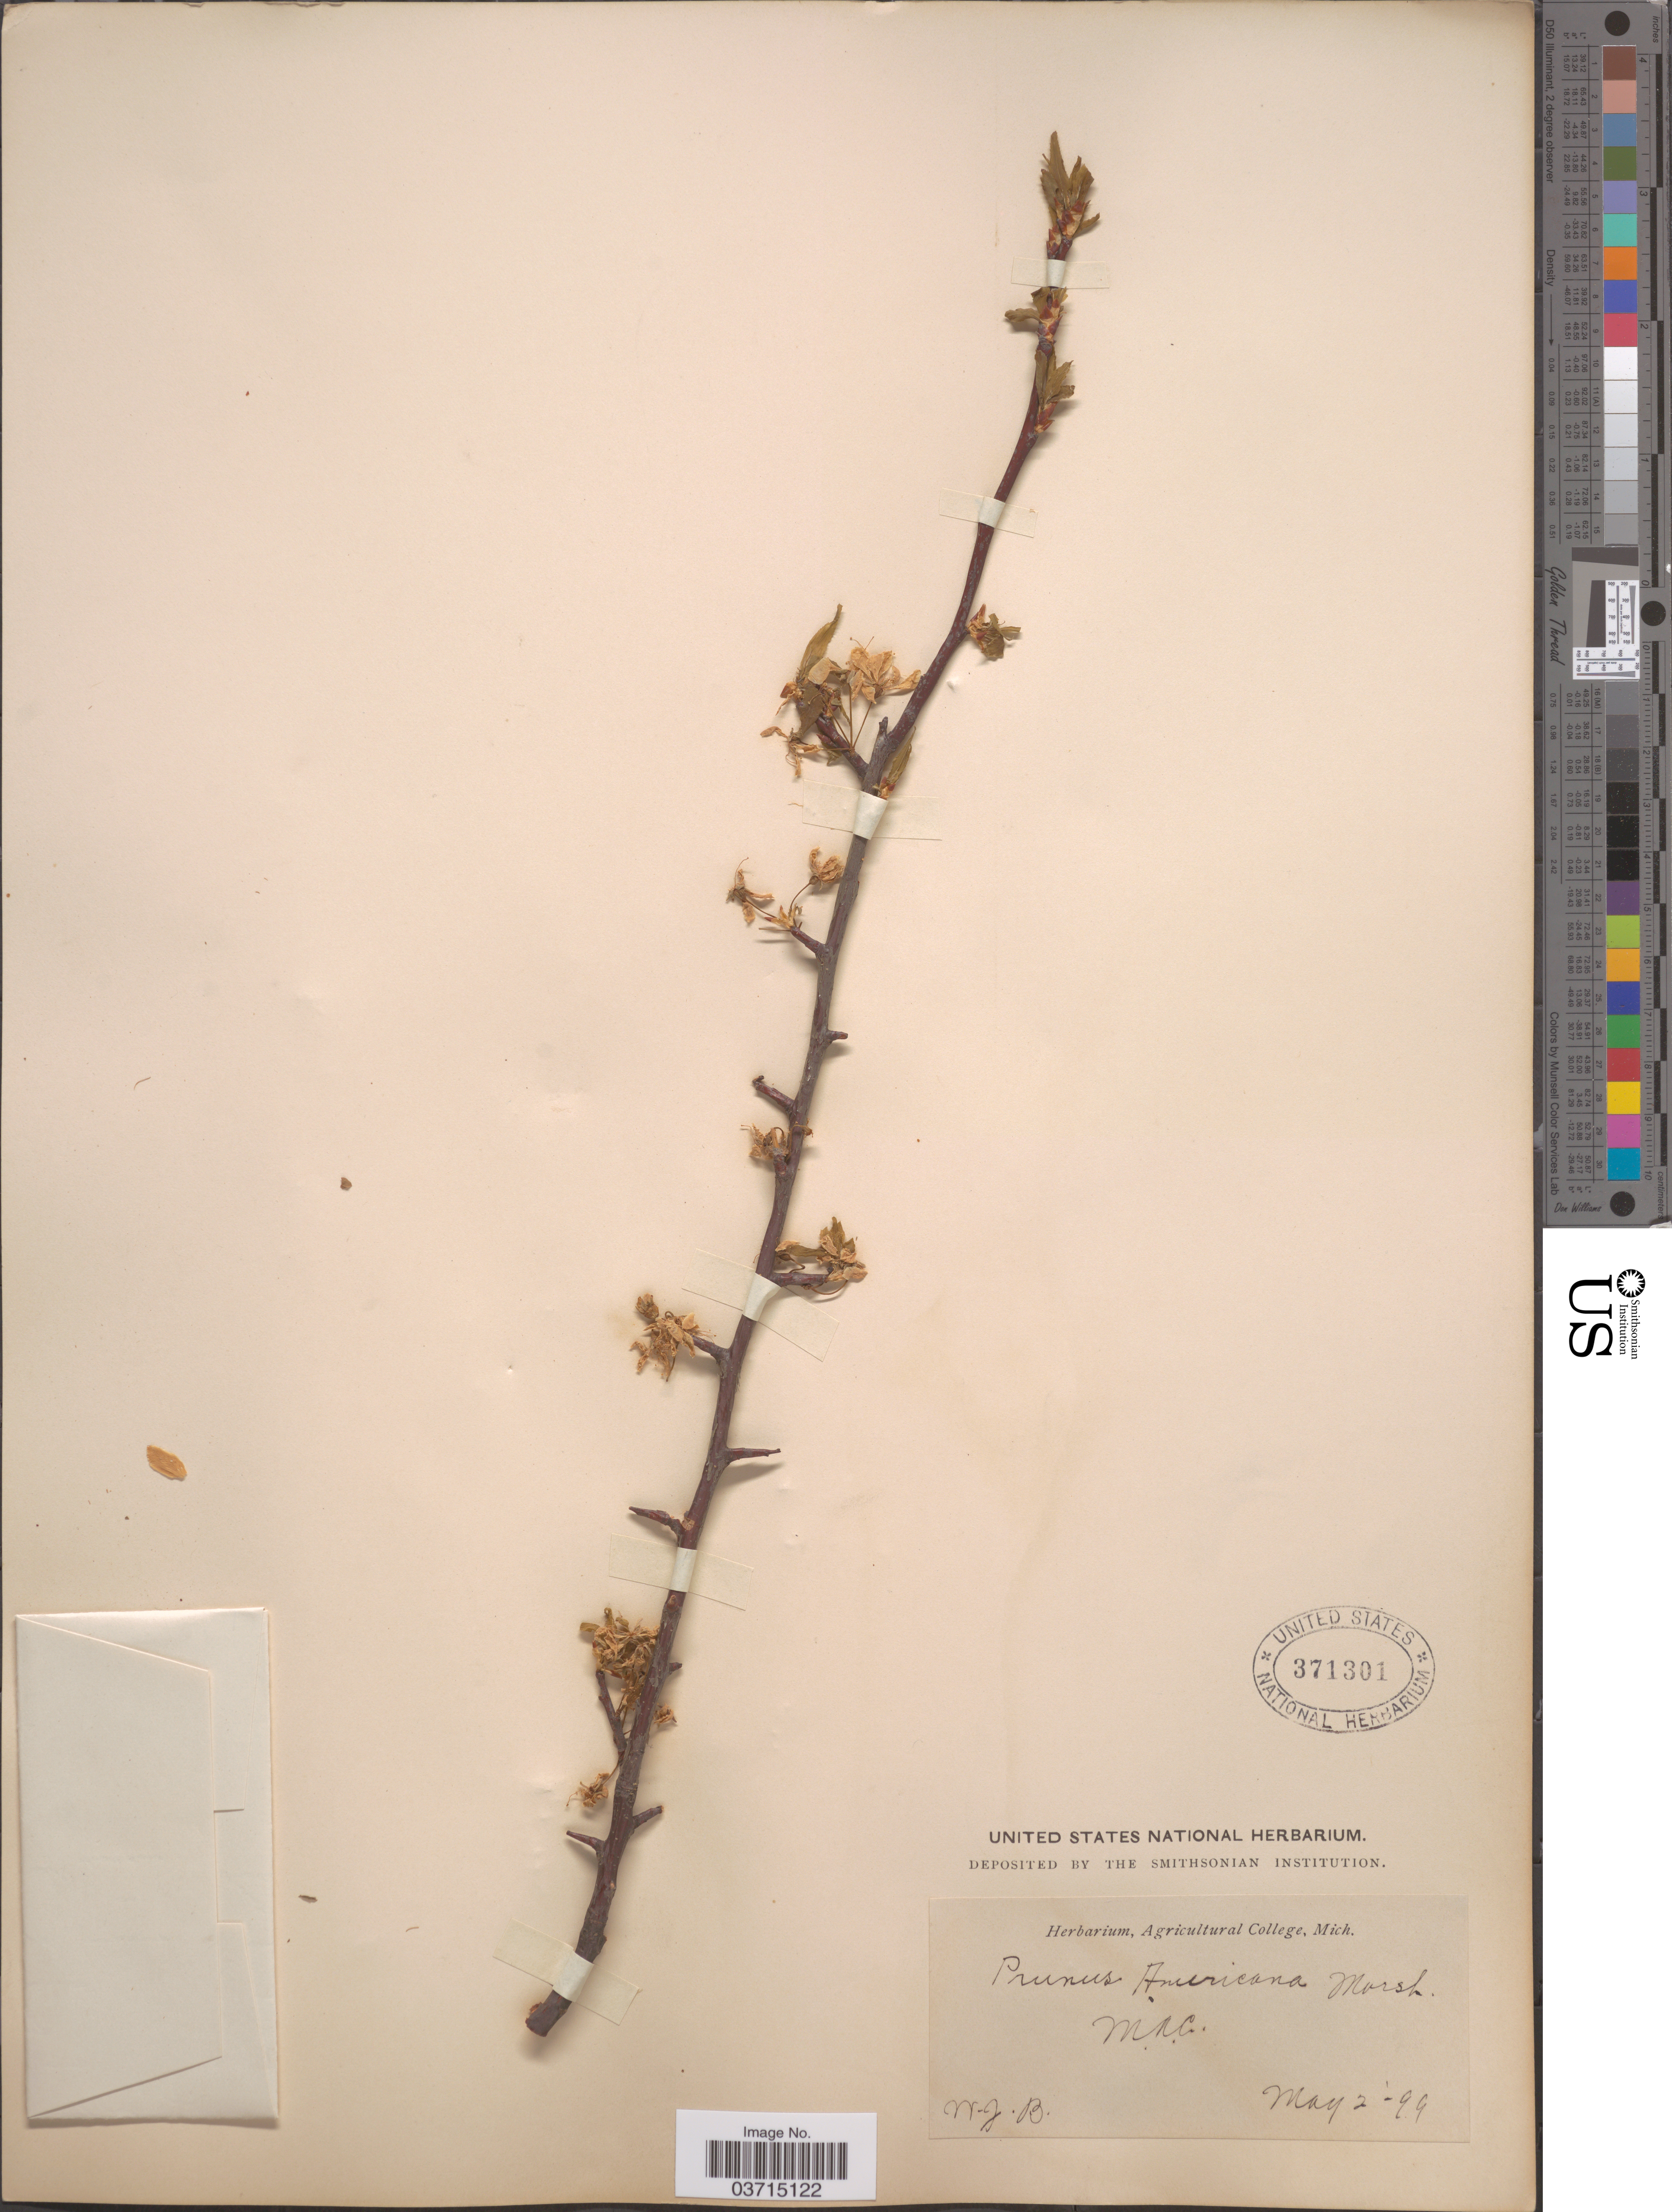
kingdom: Plantae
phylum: Tracheophyta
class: Magnoliopsida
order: Rosales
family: Rosaceae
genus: Prunus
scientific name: Prunus americana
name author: Marshall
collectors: W.J.B.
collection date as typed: Transcribed d/m/y: 2/5/99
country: United States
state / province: Michigan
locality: M. A. C.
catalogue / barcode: US 371301